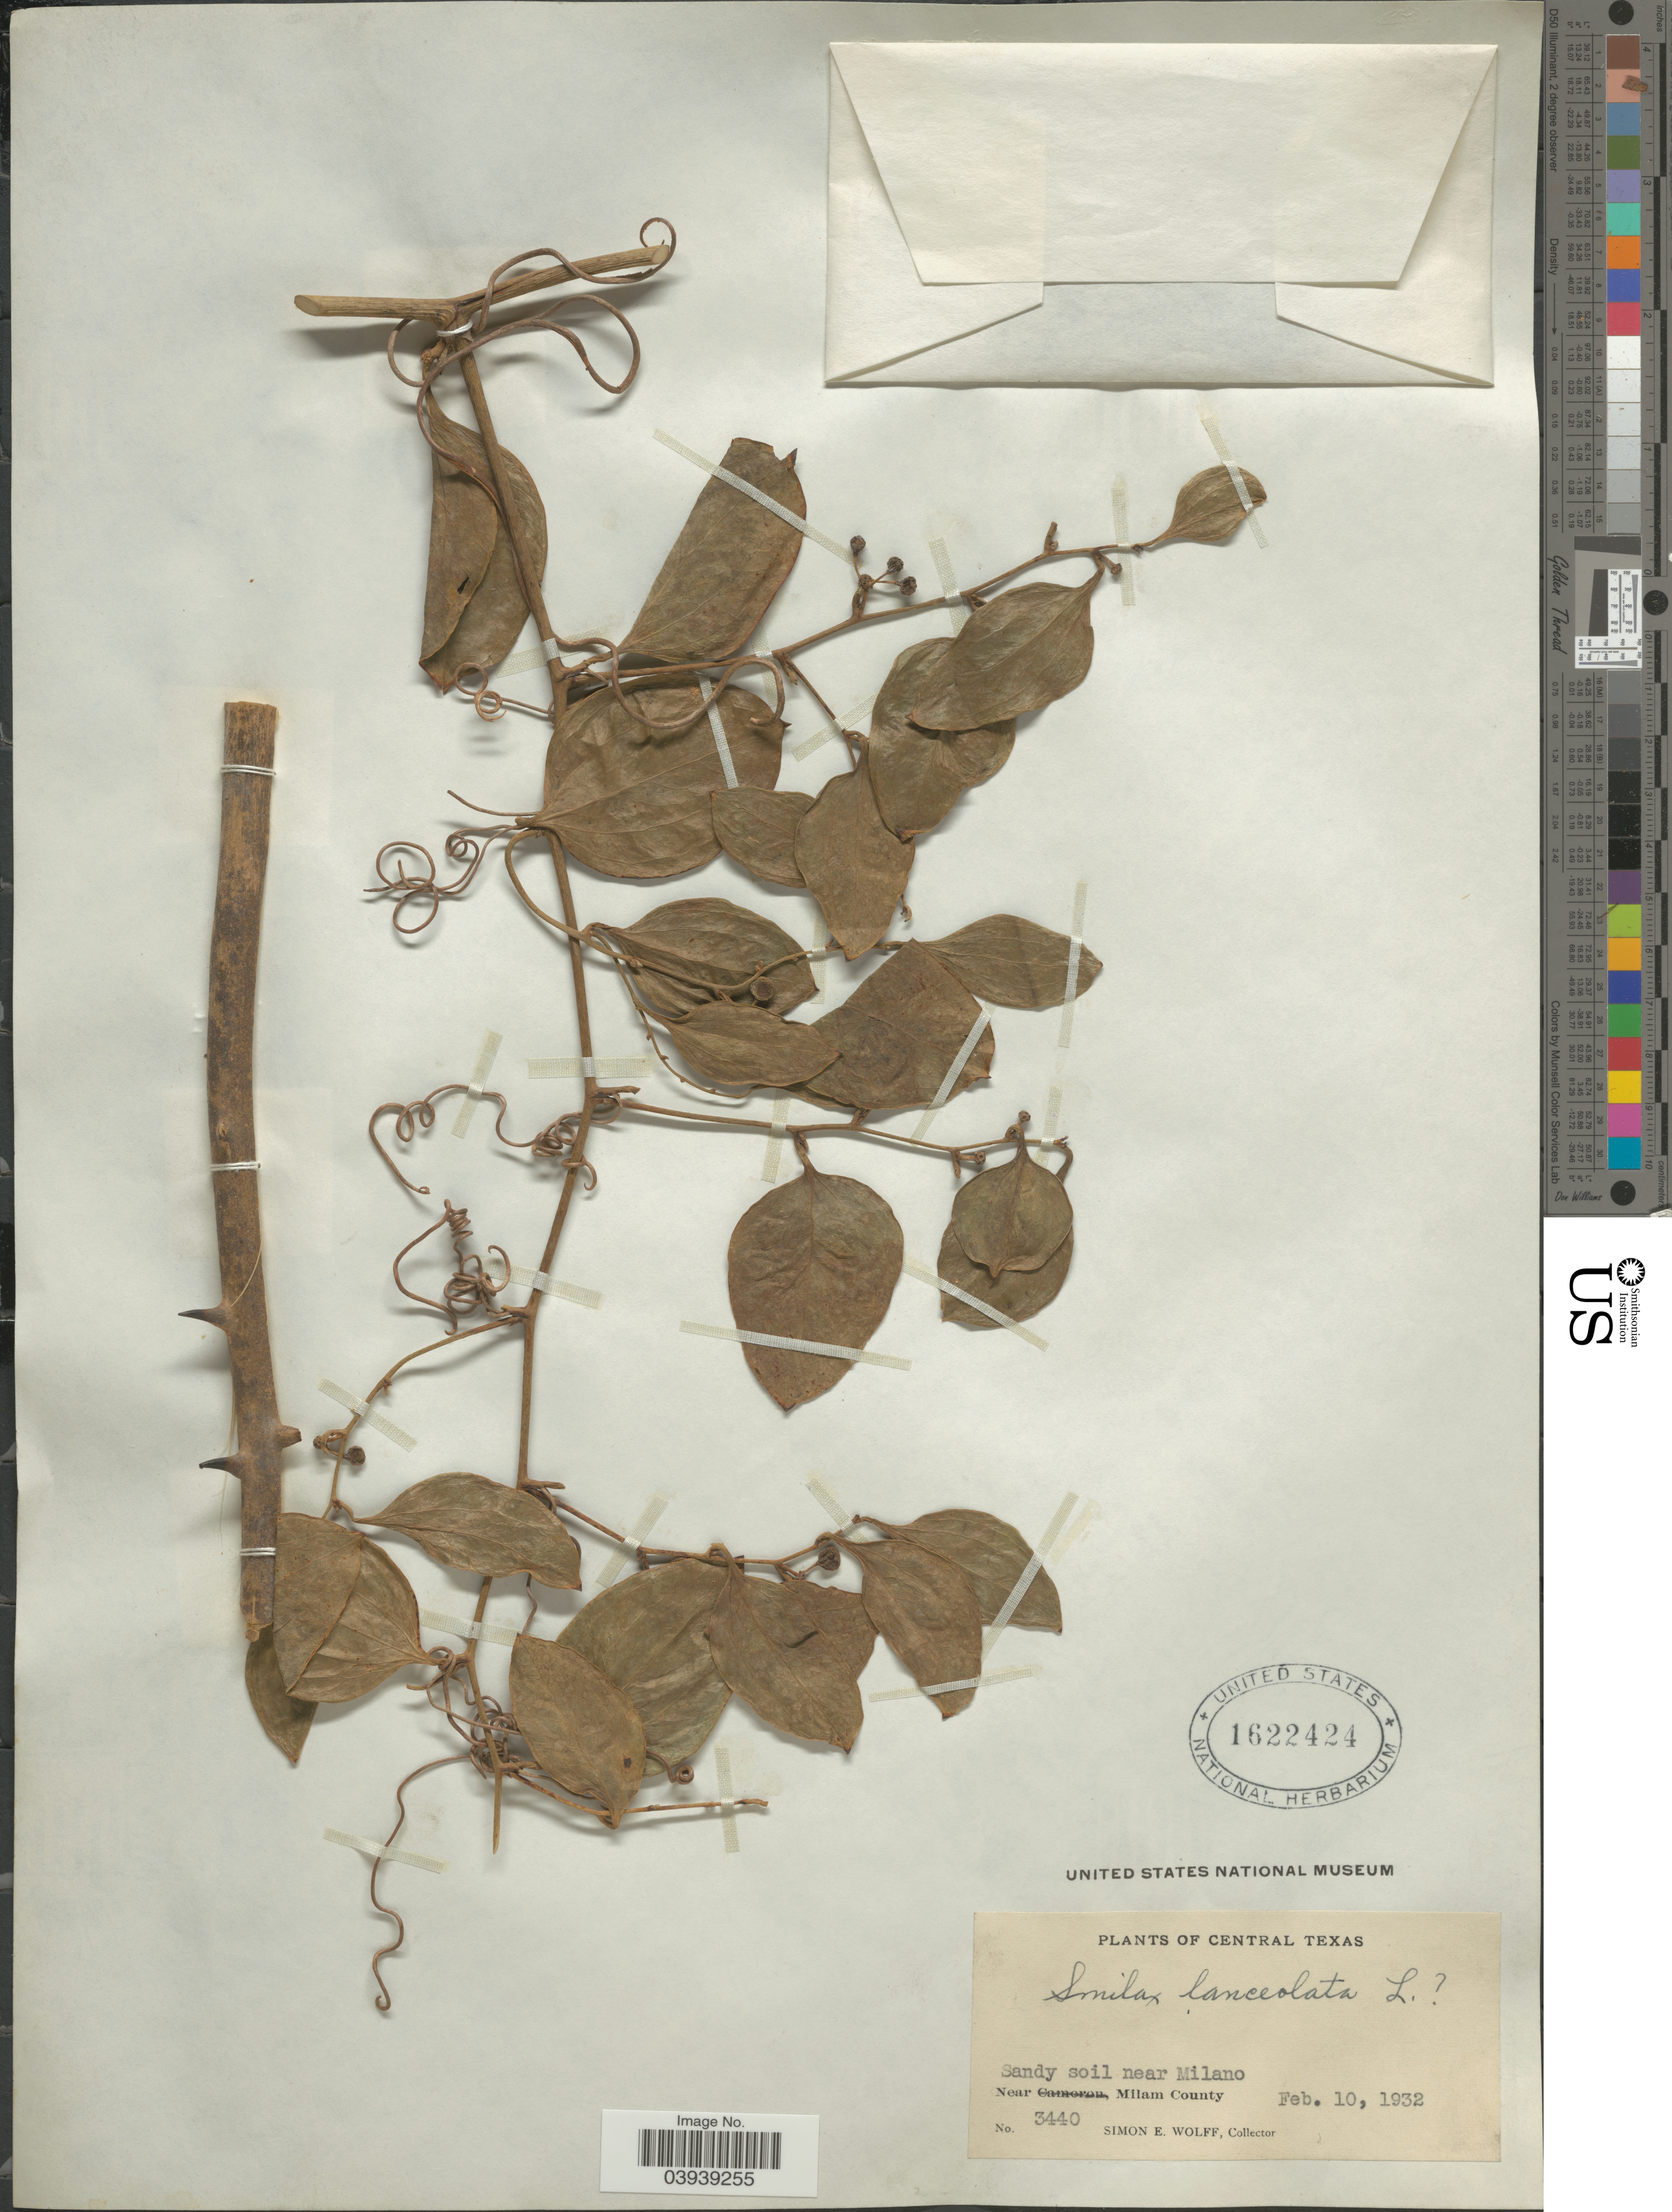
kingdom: Plantae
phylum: Tracheophyta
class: Liliopsida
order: Liliales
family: Smilacaceae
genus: Smilax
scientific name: Smilax smallii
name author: Morong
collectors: S. E. Wolff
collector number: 3440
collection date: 1932-02-10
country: United States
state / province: Texas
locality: Central Texas. Sandy soil near Milano. Near Milam County.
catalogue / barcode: US 1622424